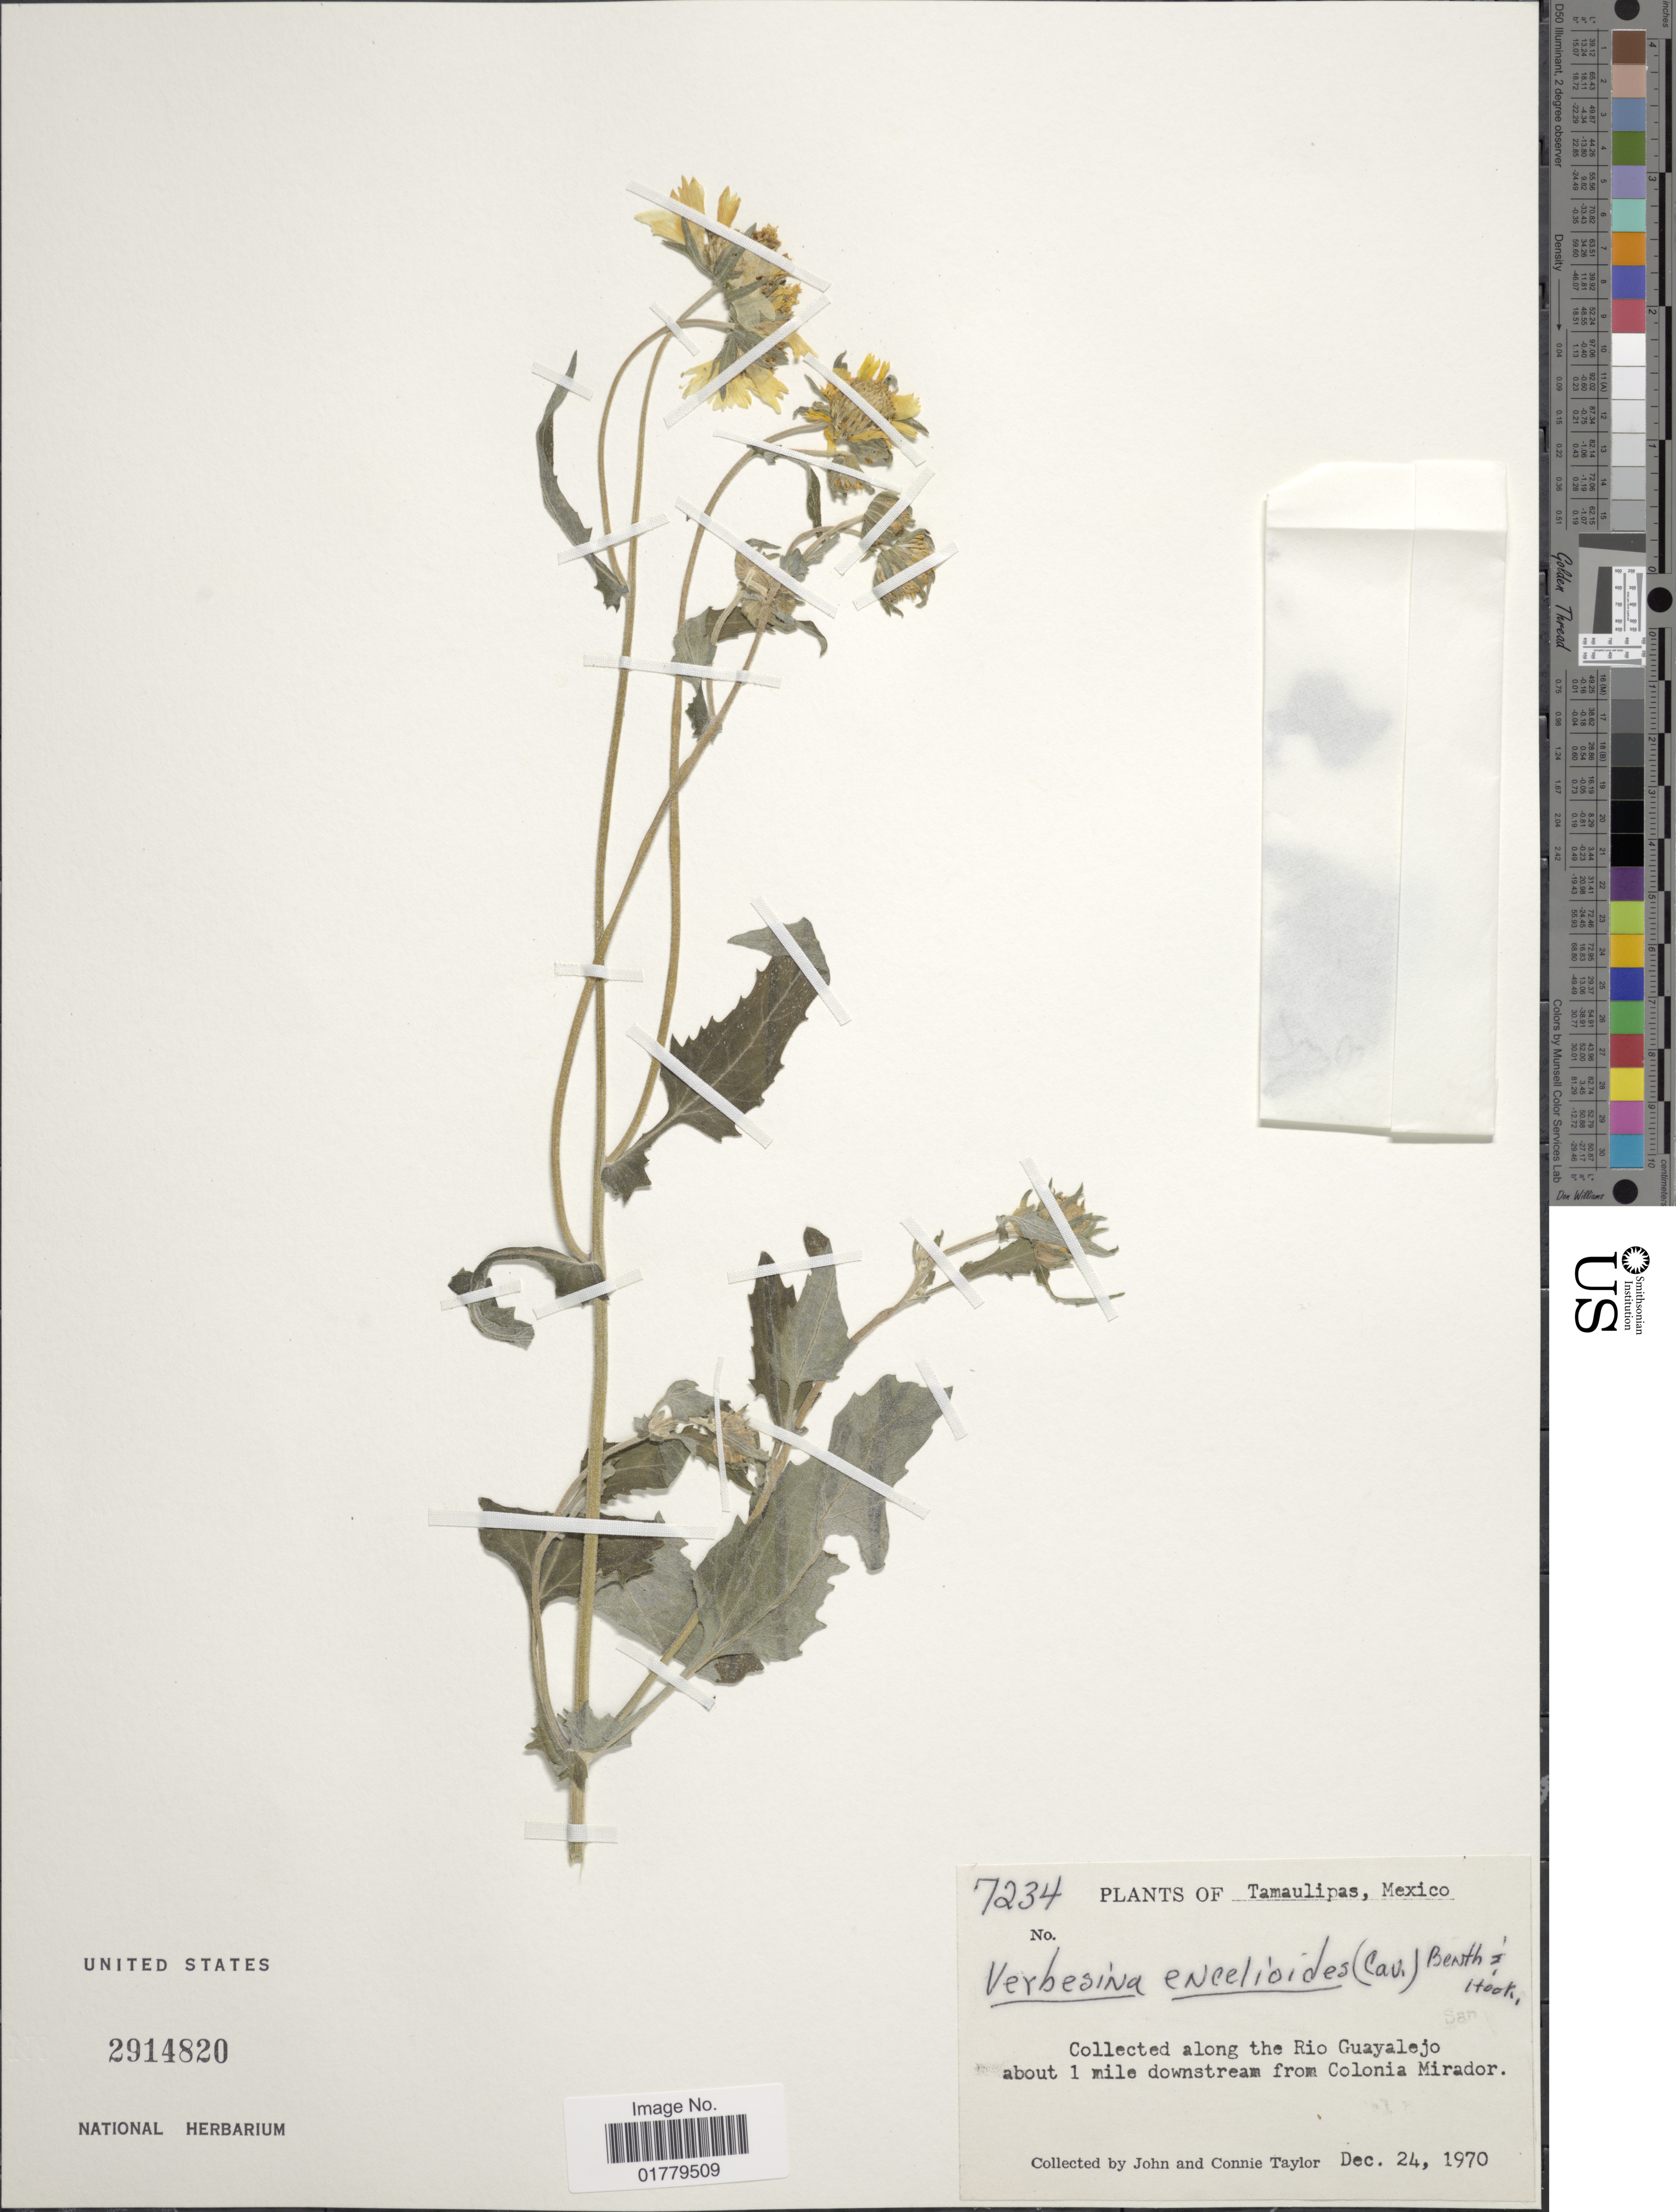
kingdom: Plantae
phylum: Tracheophyta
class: Magnoliopsida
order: Asterales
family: Asteraceae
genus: Verbesina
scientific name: Verbesina encelioides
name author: (Cav.) Benth. & Hook. ex A. Gray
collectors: J. Taylor & C. Taylor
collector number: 7234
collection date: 1970-12-24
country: Mexico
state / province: Tamaulipas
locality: Collected along the Rio Guayalejo about 1 mile downstream from Colonia Mirador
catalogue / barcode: US 2914820